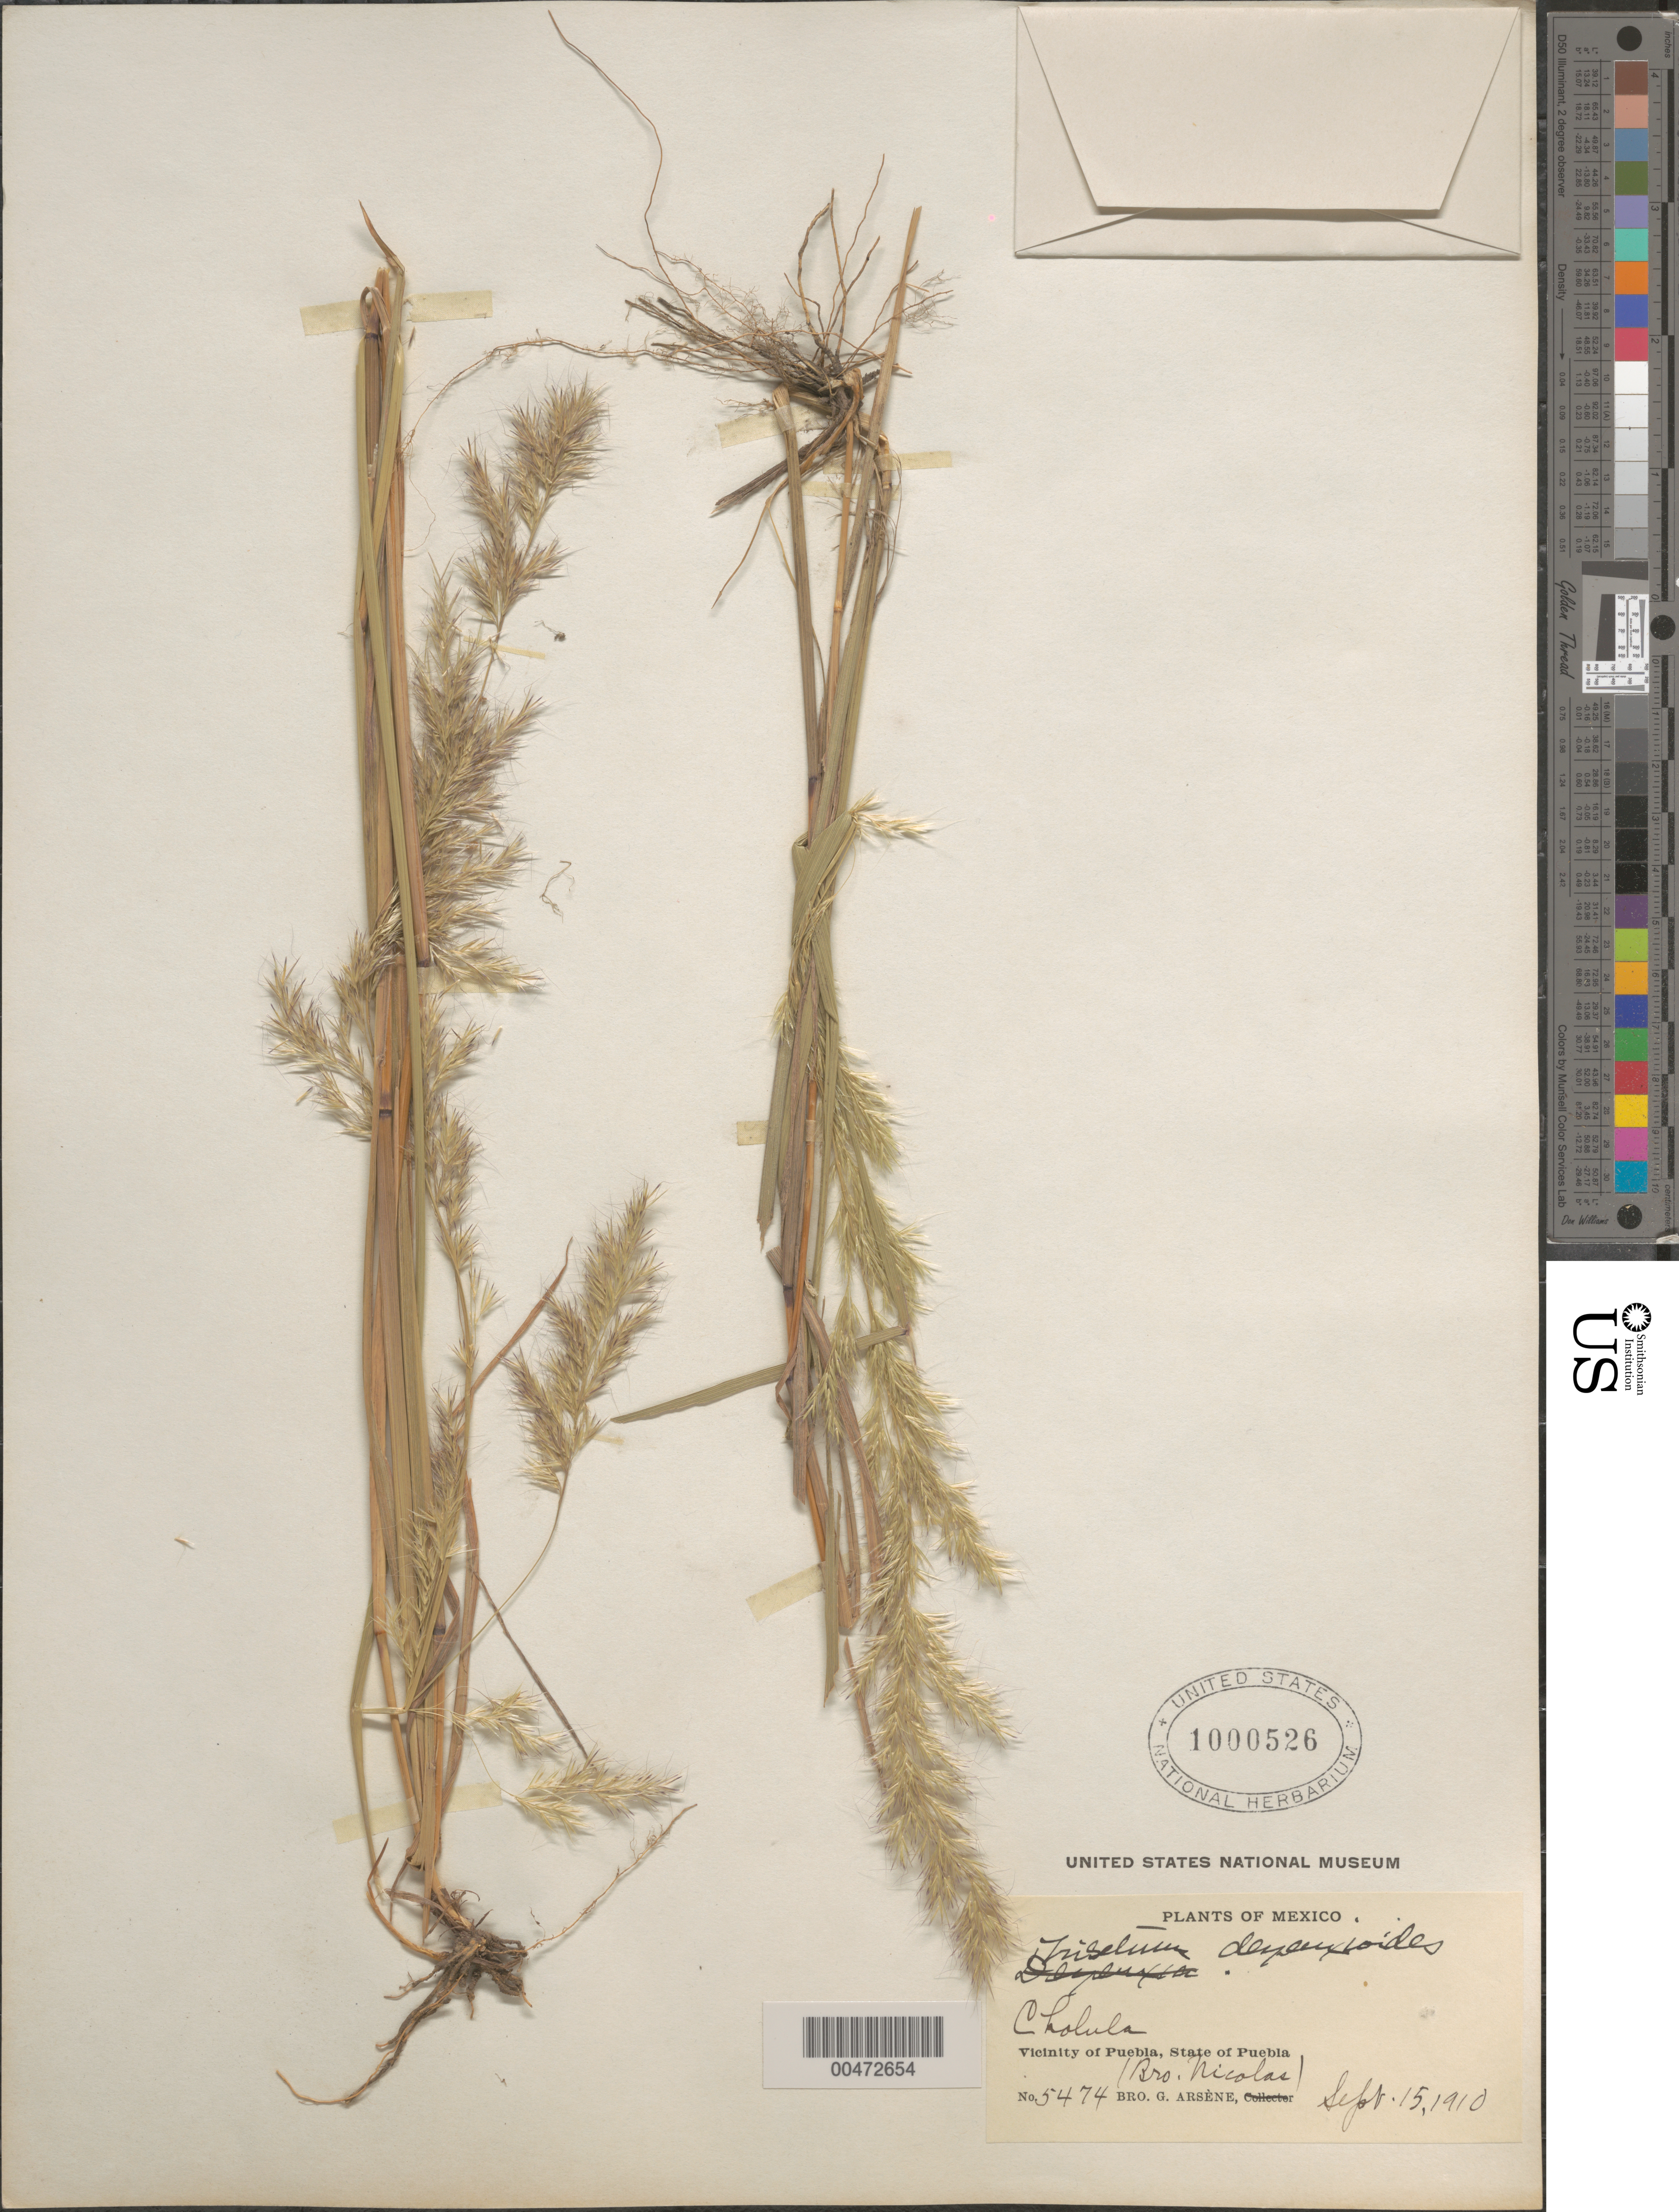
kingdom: Plantae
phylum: Tracheophyta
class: Liliopsida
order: Poales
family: Poaceae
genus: Trisetum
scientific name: Trisetum deyeuxioides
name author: (Kunth) Kunth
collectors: B. Nicolas & Bro. G. Arsène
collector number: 5474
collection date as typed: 15 Sep 1910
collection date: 1910-09-15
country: Mexico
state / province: Puebla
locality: Cholula, vicinity of Puebla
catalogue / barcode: US 1000526